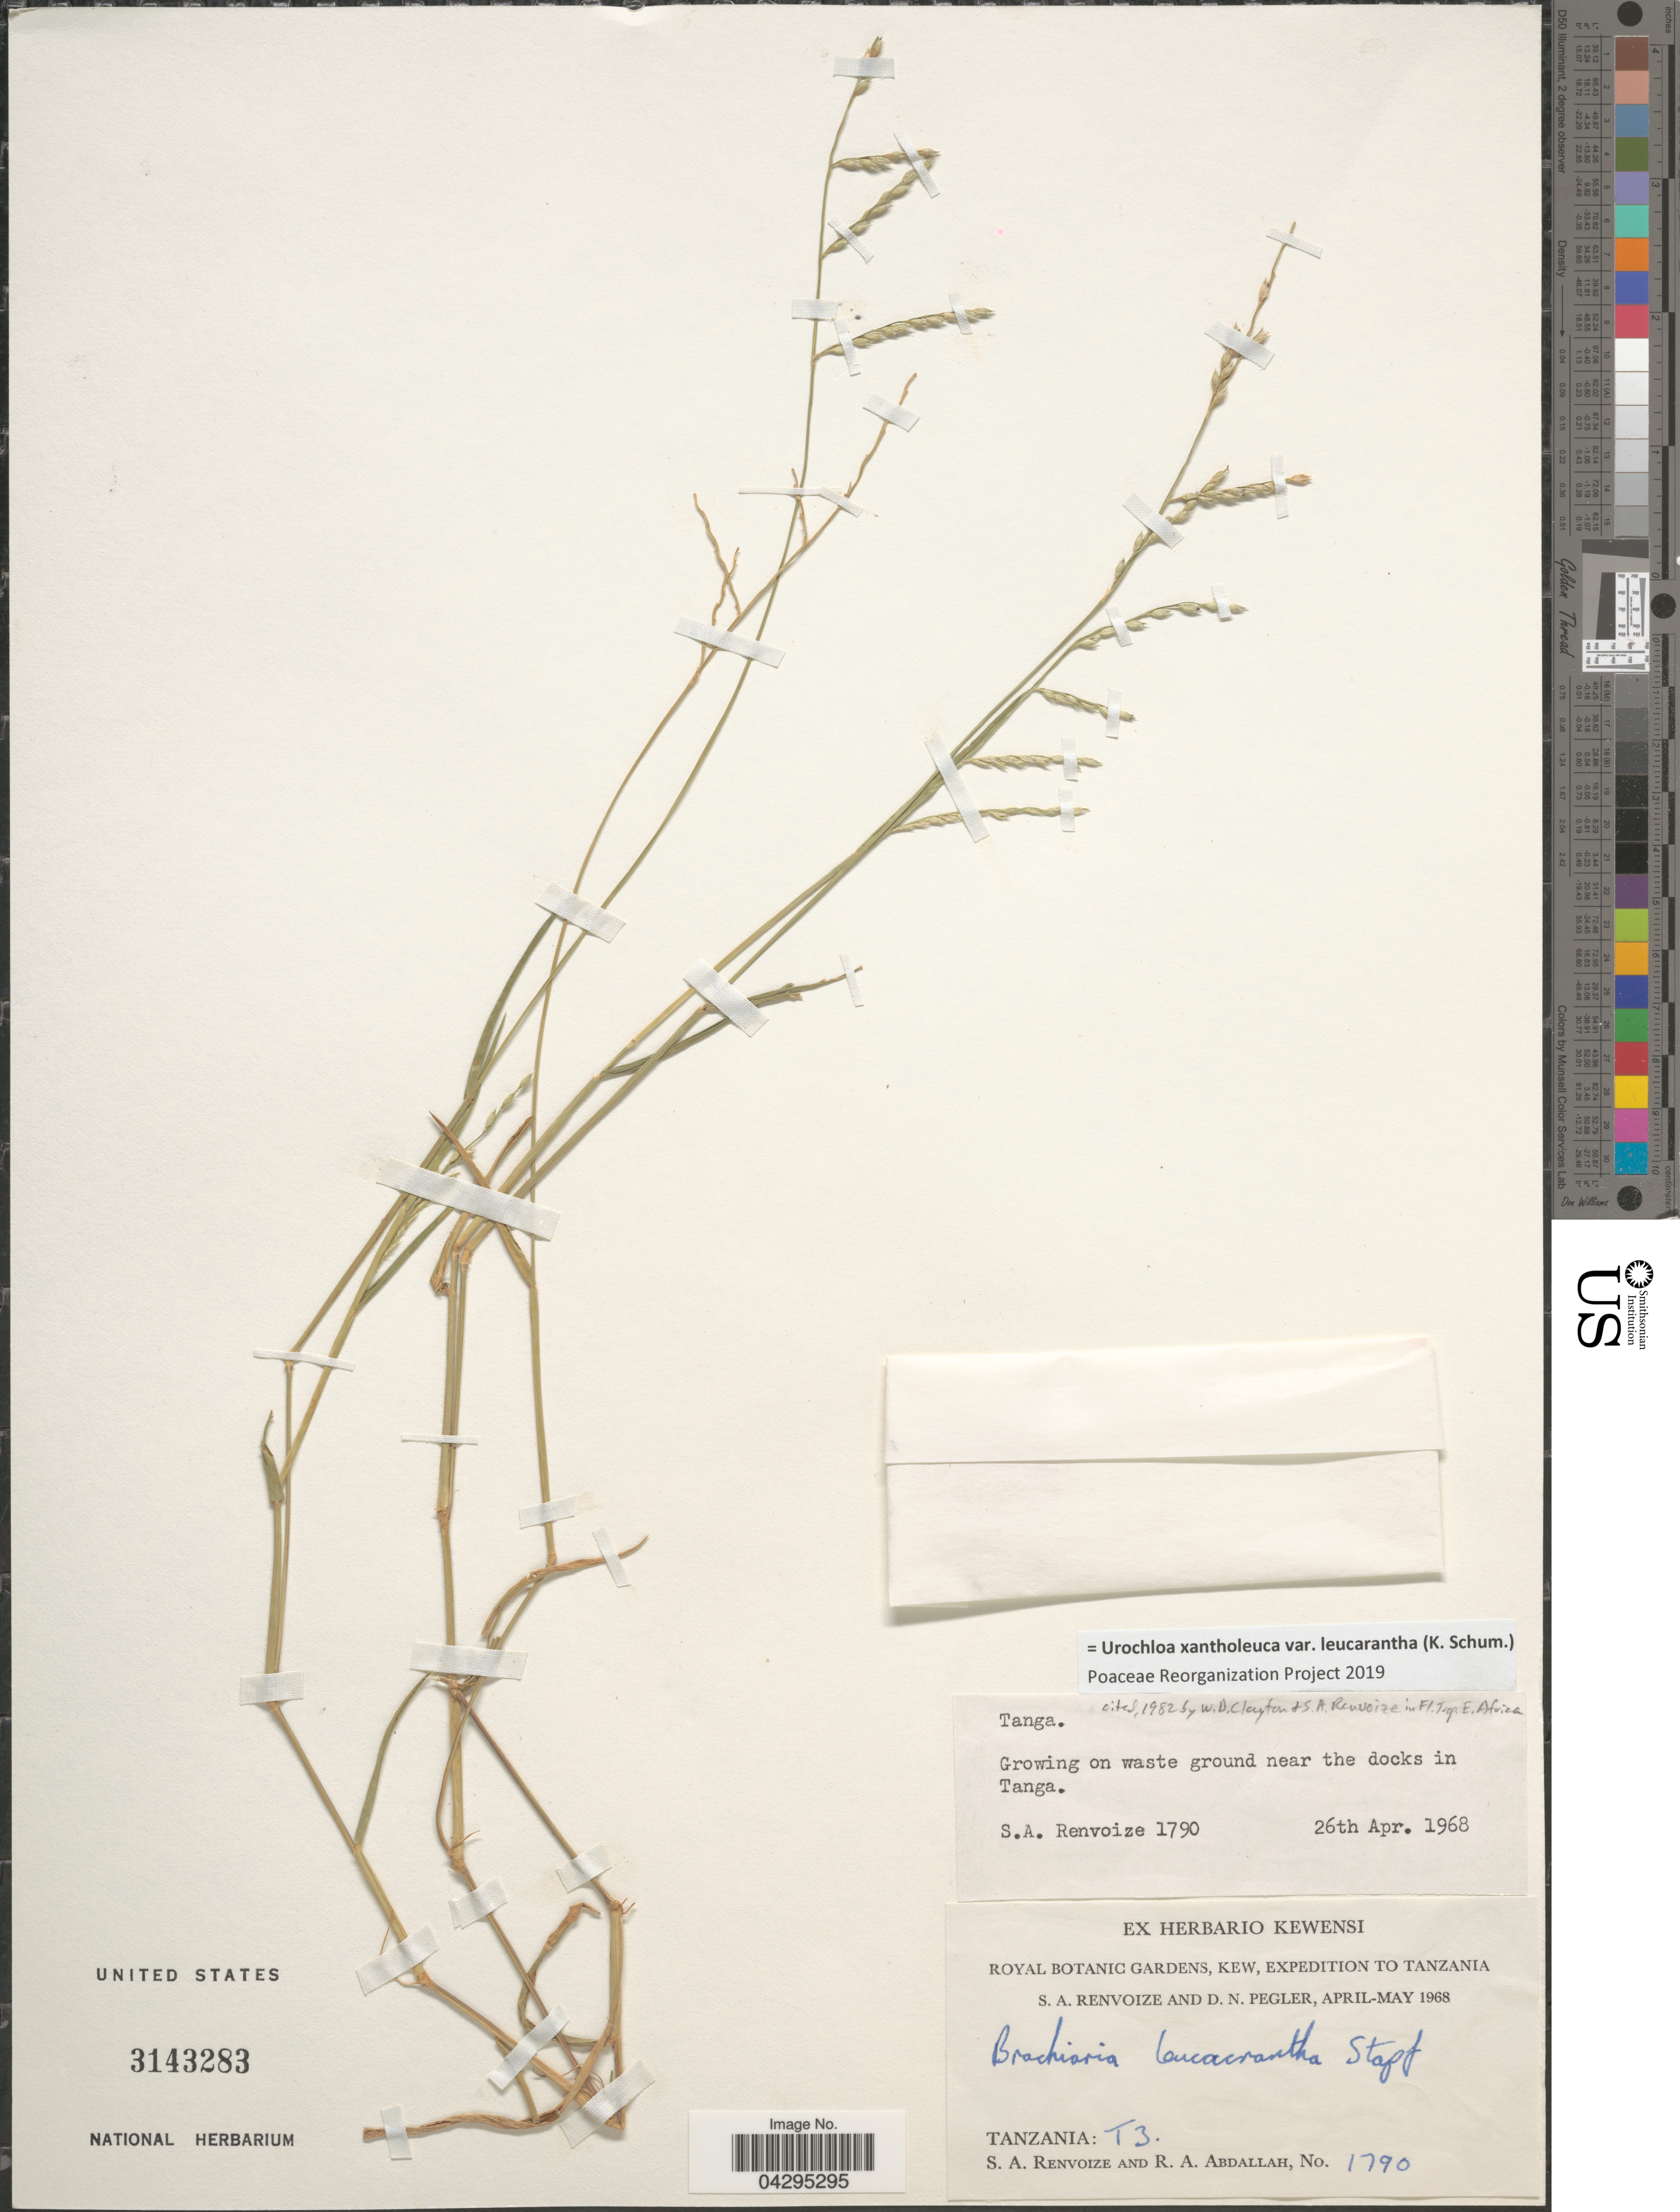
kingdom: Plantae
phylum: Tracheophyta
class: Liliopsida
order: Poales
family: Poaceae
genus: Urochloa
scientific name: Urochloa xantholeuca var. leucarantha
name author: (K. Schum.)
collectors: S. A. Renvoize & R. Abdallah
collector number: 1790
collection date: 1968-04-26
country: Tanzania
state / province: Tanga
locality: Royal Botanic Gardens, Kew, Expedition To Tanzania. Growing on waste ground near the docks in Tanga.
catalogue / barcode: US 3143283